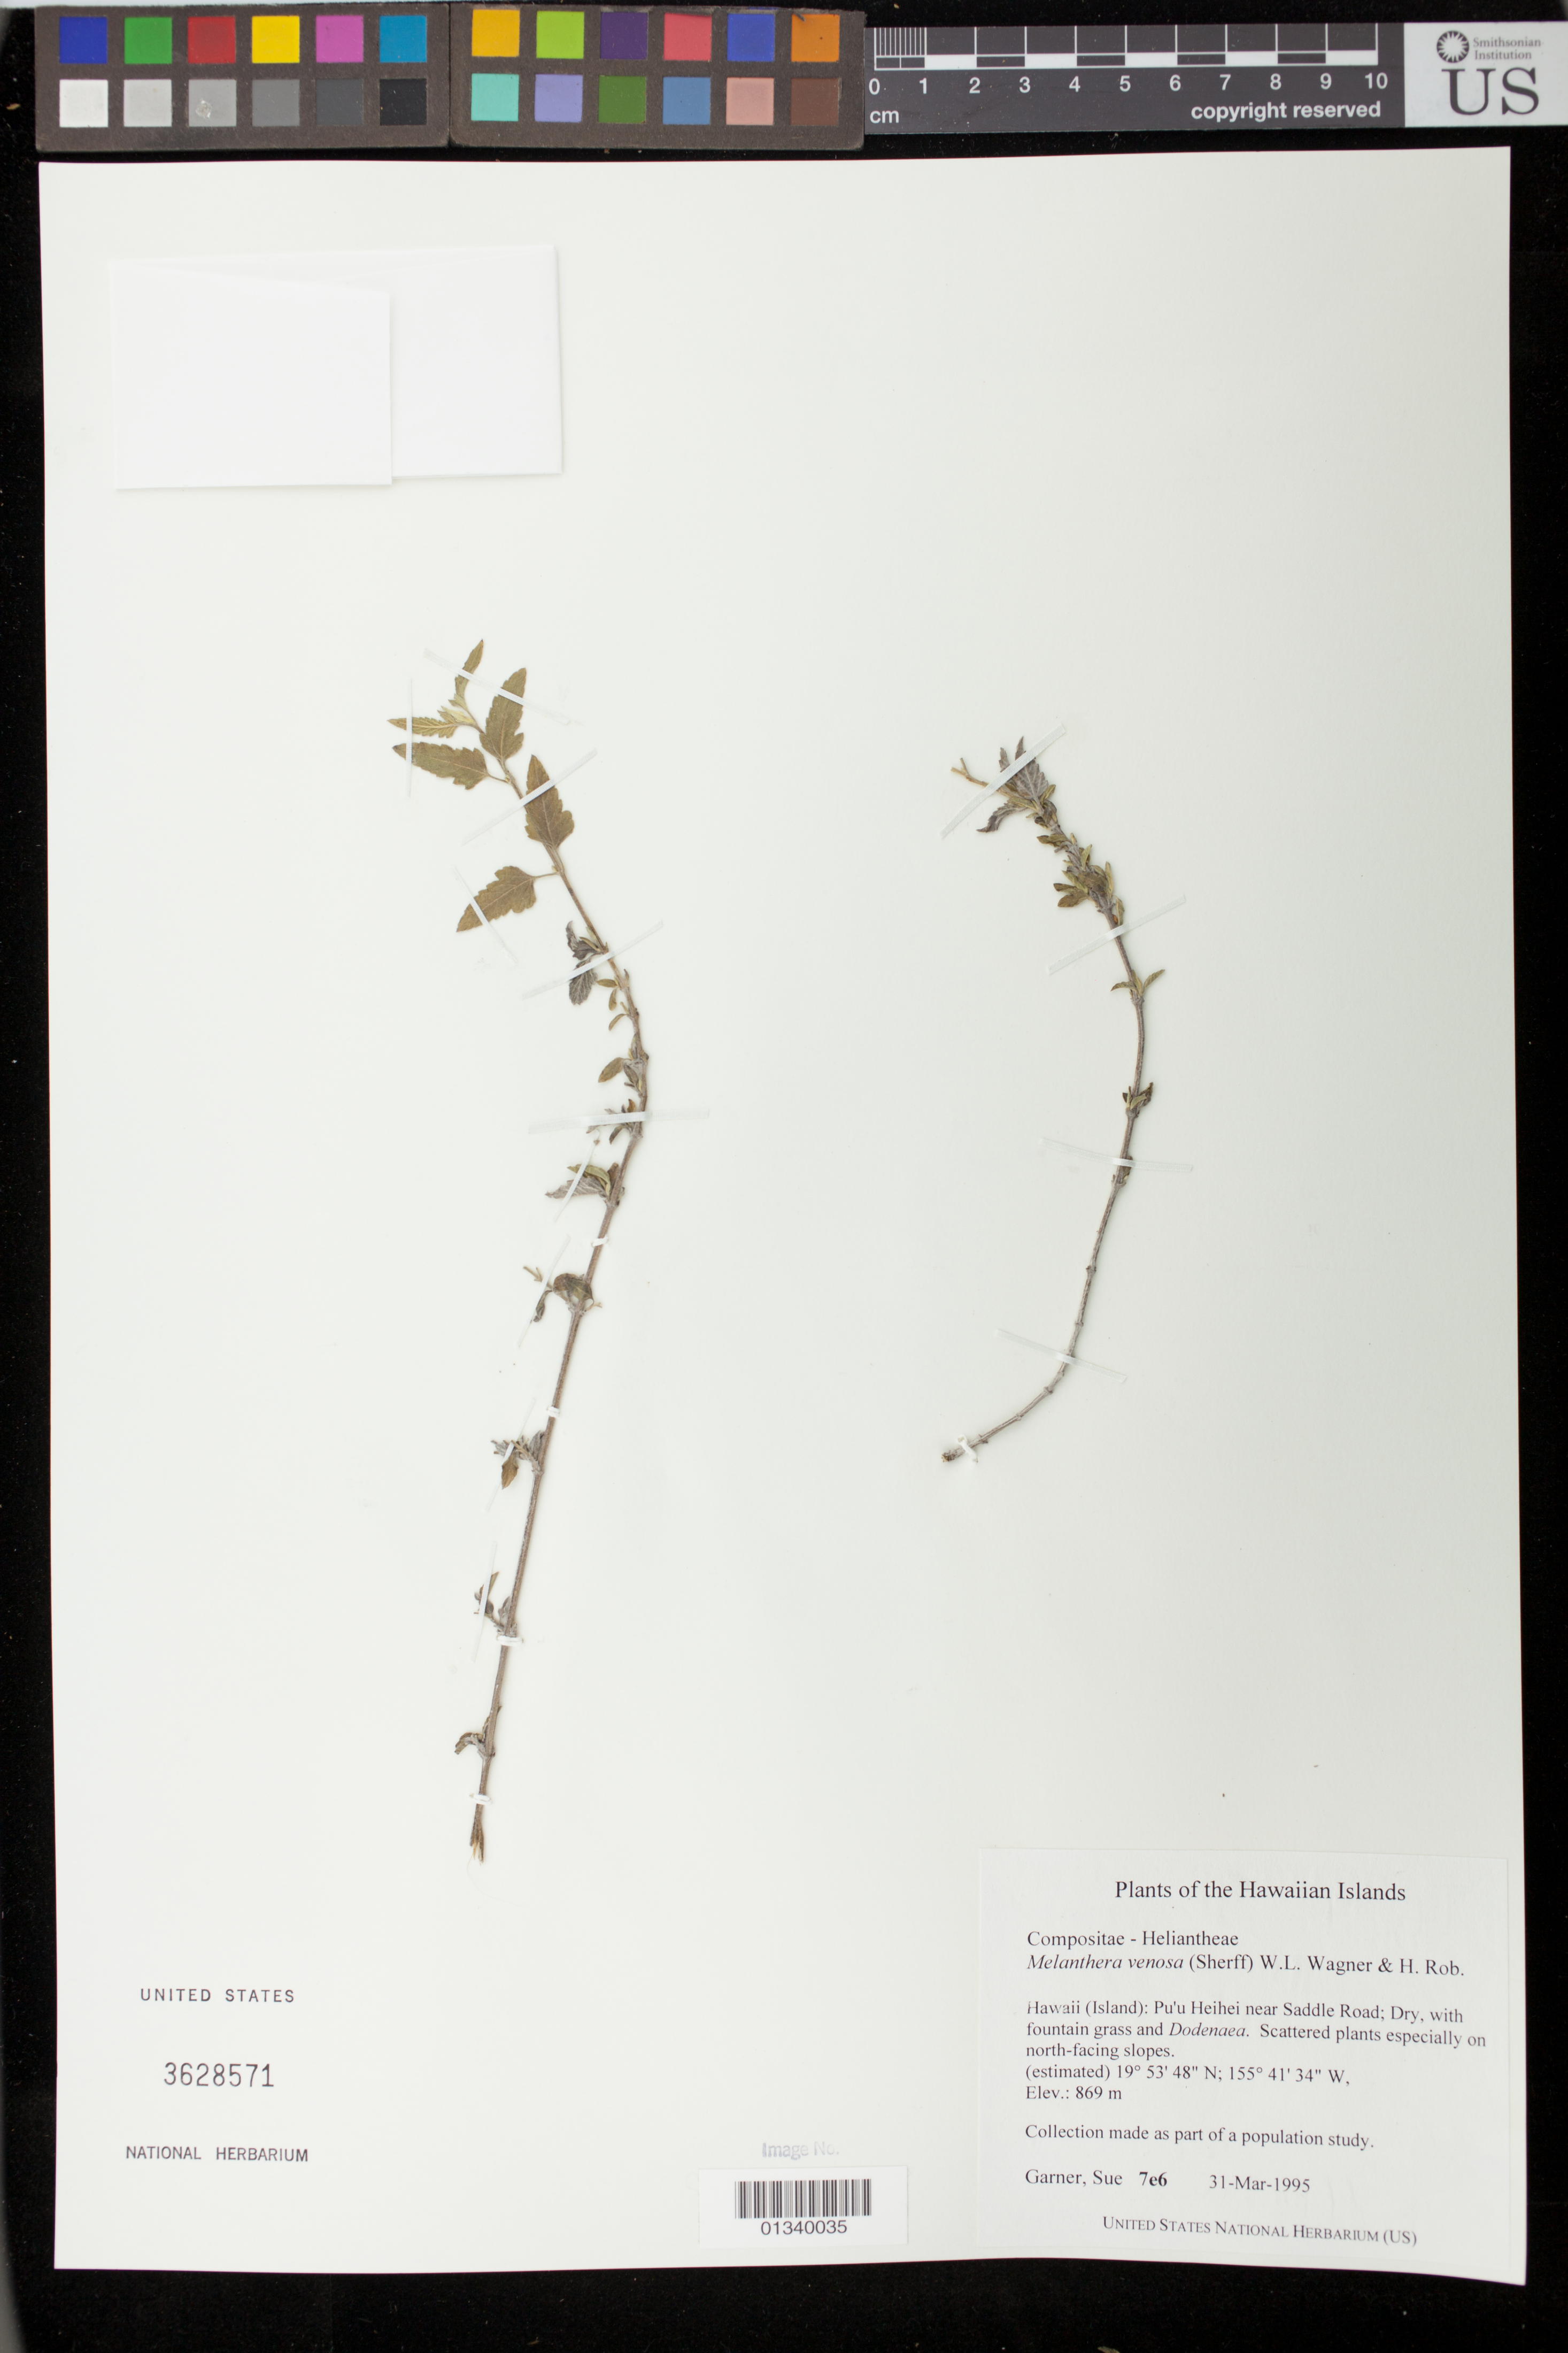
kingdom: Plantae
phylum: Tracheophyta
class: Magnoliopsida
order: Asterales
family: Asteraceae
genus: Wollastonia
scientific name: Wollastonia venosa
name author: (Sherff) Orchard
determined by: Wagner, W. L., (BOT), Smithsonian Institution - National Museum of Natural History (UNITED STATES)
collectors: S. Garner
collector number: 7e6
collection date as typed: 31 March 1995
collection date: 1995-03-31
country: United States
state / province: Hawaii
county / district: Hawaii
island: Hawaii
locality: Pu'u Heihei near Saddle Road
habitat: Dry with fountain grass and Dodenaea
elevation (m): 869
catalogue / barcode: US 3628571